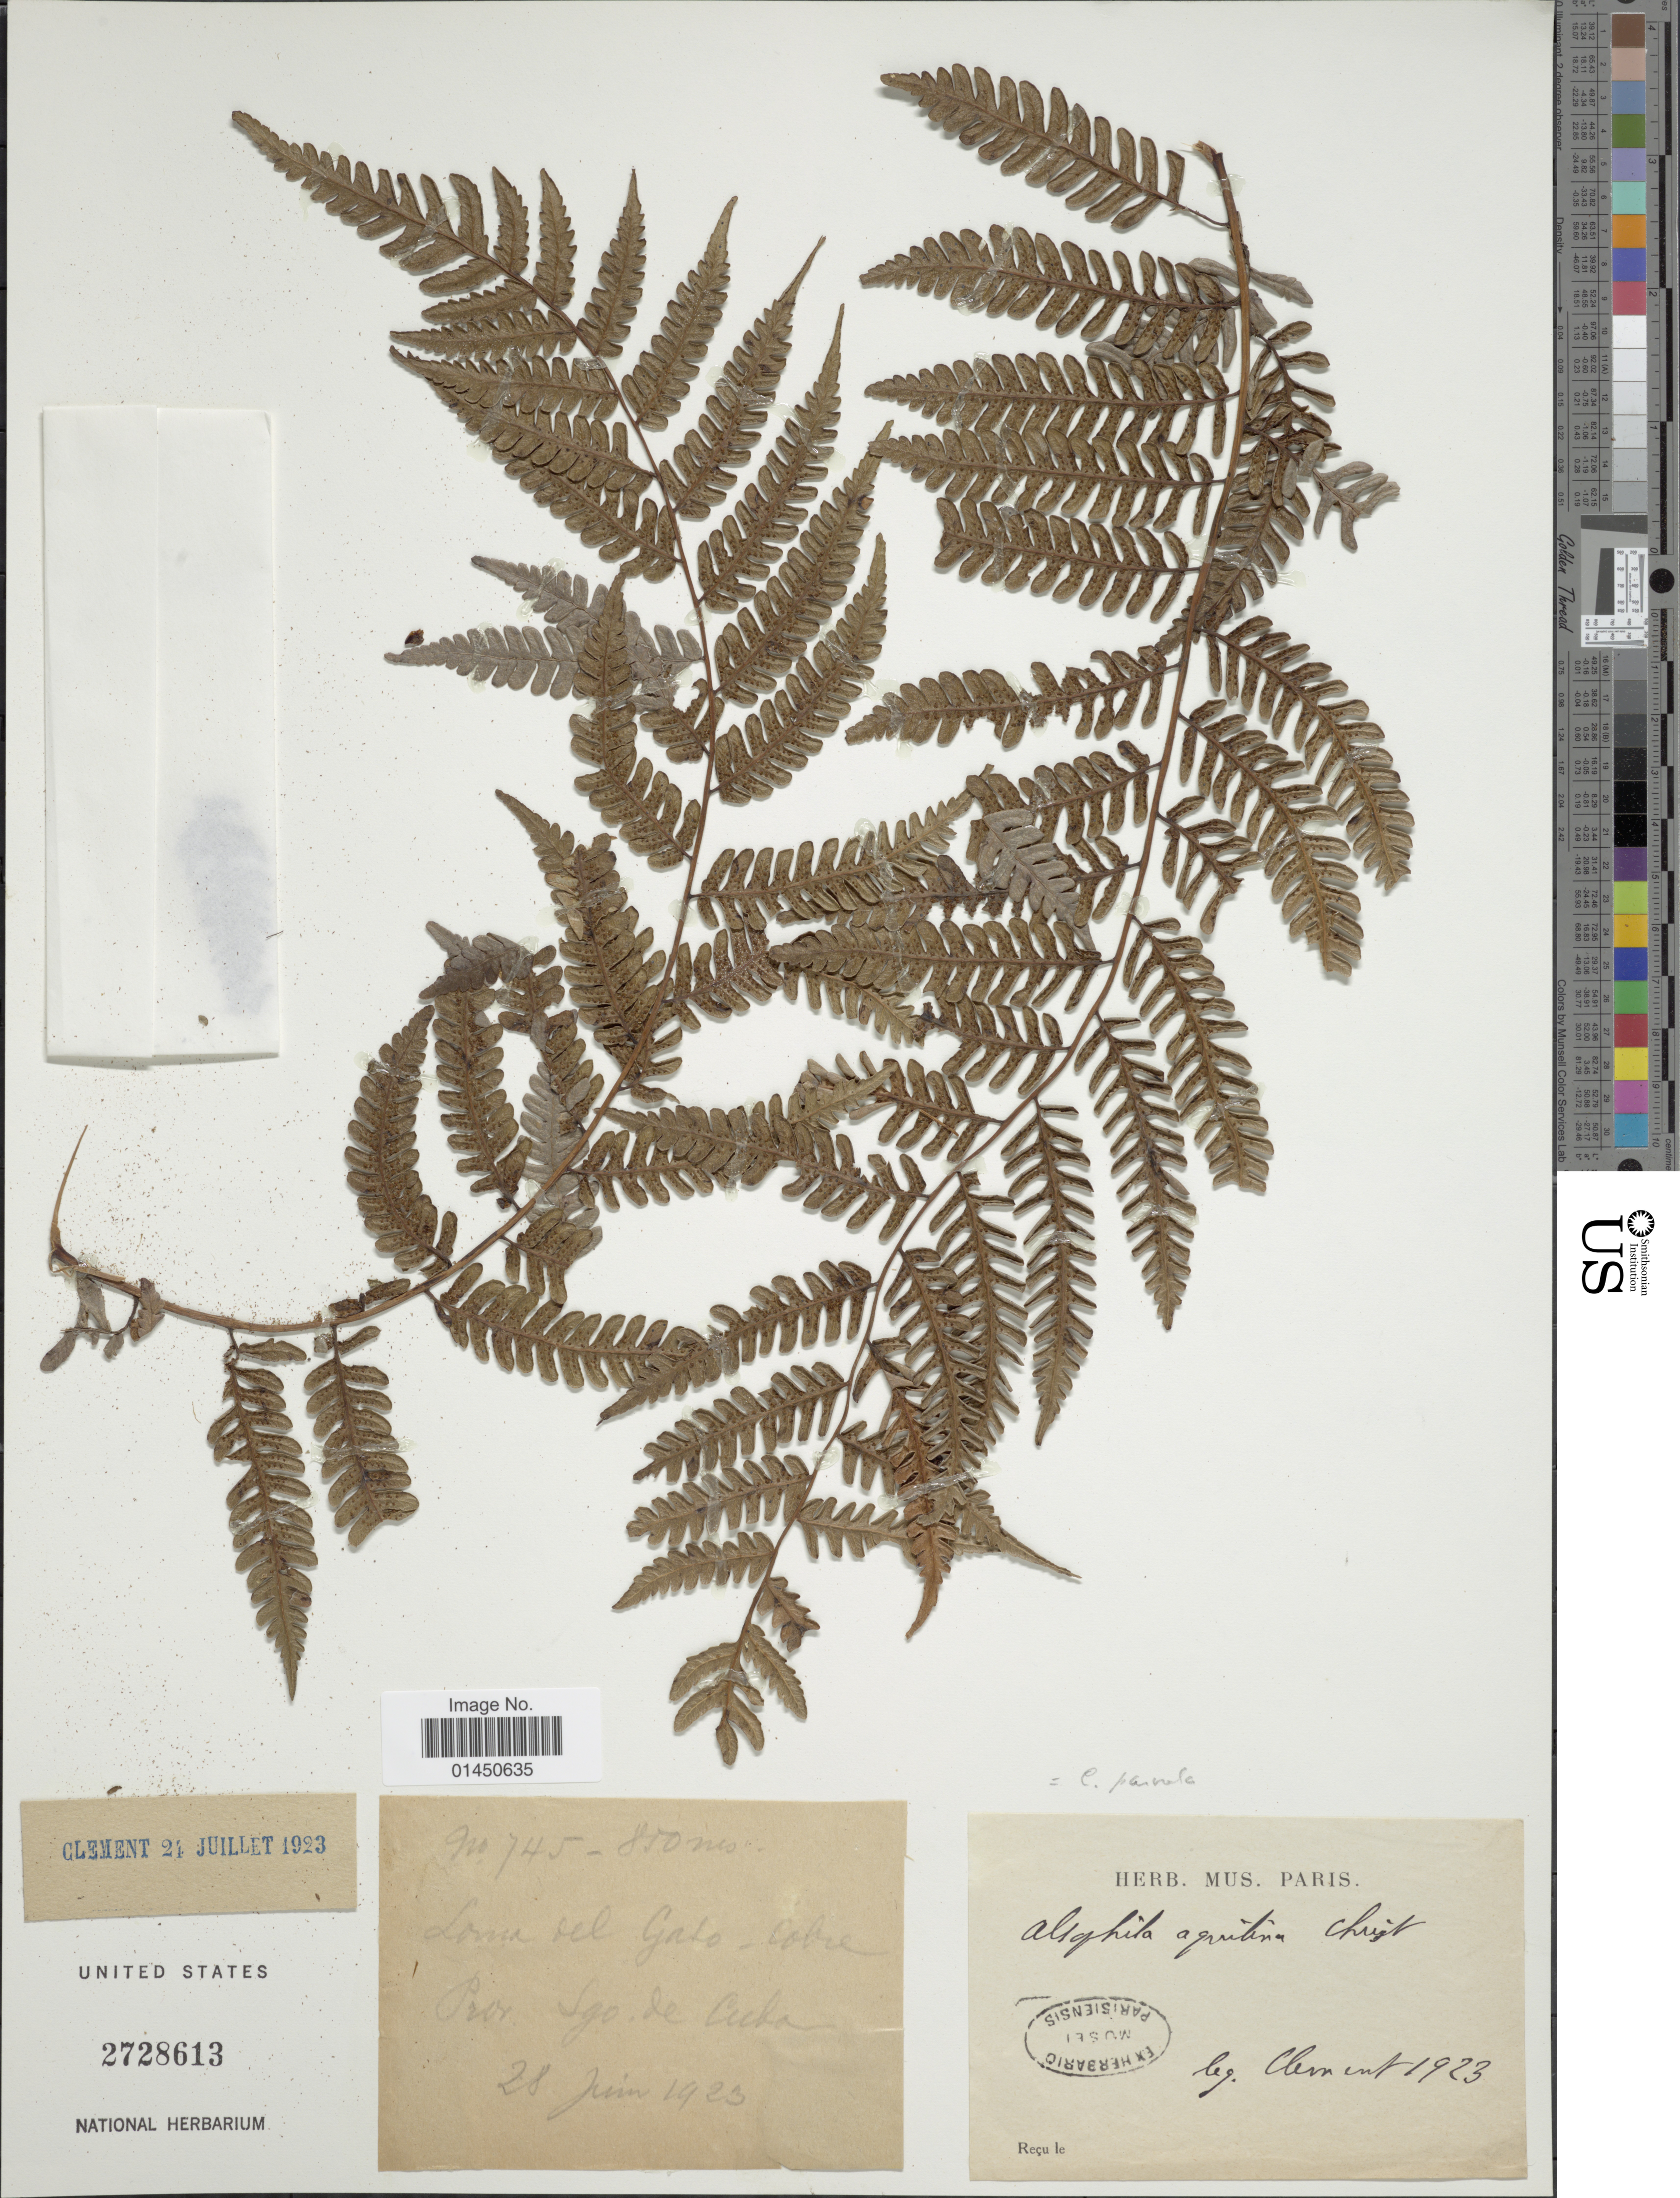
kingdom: Plantae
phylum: Tracheophyta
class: Polypodiopsida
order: Cyatheales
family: Cyatheaceae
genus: Cyathea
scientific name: Cyathea parvula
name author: (Jenman) Domin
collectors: B. Clement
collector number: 745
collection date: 1923-06-28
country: Cuba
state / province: Santiago de Cuba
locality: Loma del Gato-Cobre.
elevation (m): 745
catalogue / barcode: US 2728613